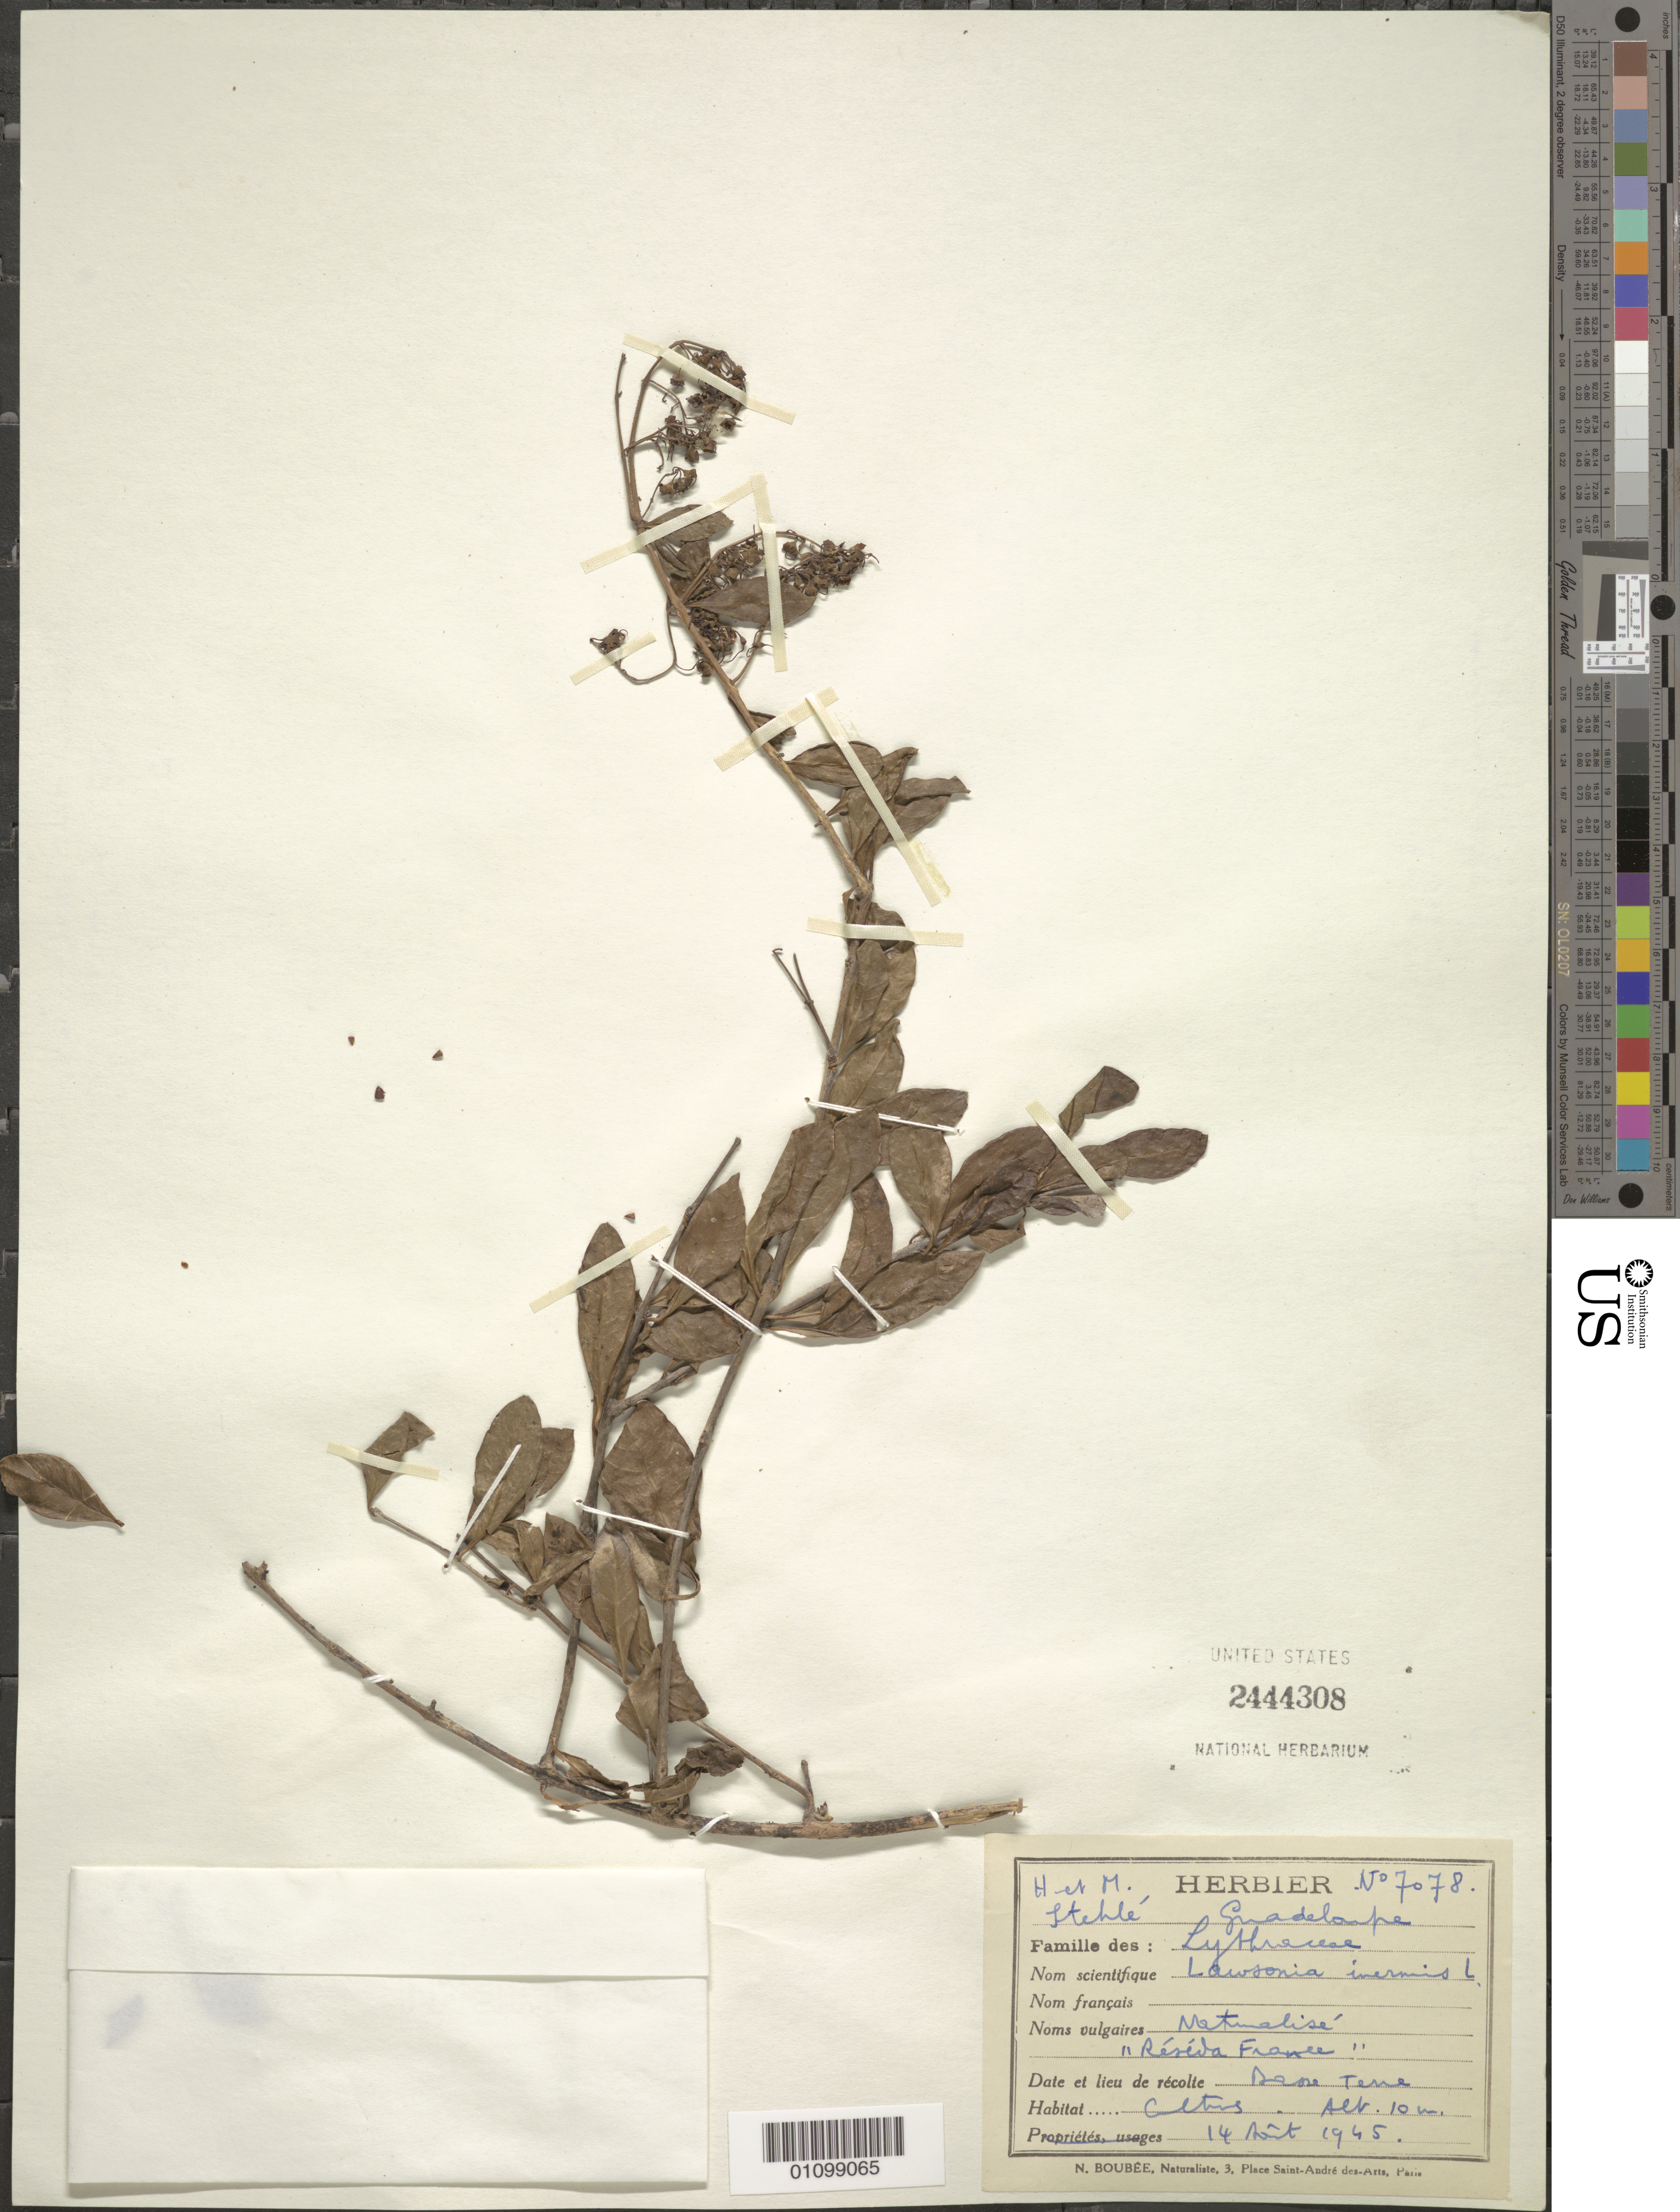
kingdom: Plantae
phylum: Tracheophyta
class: Magnoliopsida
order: Myrtales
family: Lythraceae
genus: Lawsonia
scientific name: Lawsonia inermis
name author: L.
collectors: H. Stehlé & M. Stehlé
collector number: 7078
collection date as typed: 14 Aug 1945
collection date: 1945-08-14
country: Guadeloupe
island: Basse Terre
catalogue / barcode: US 2444308